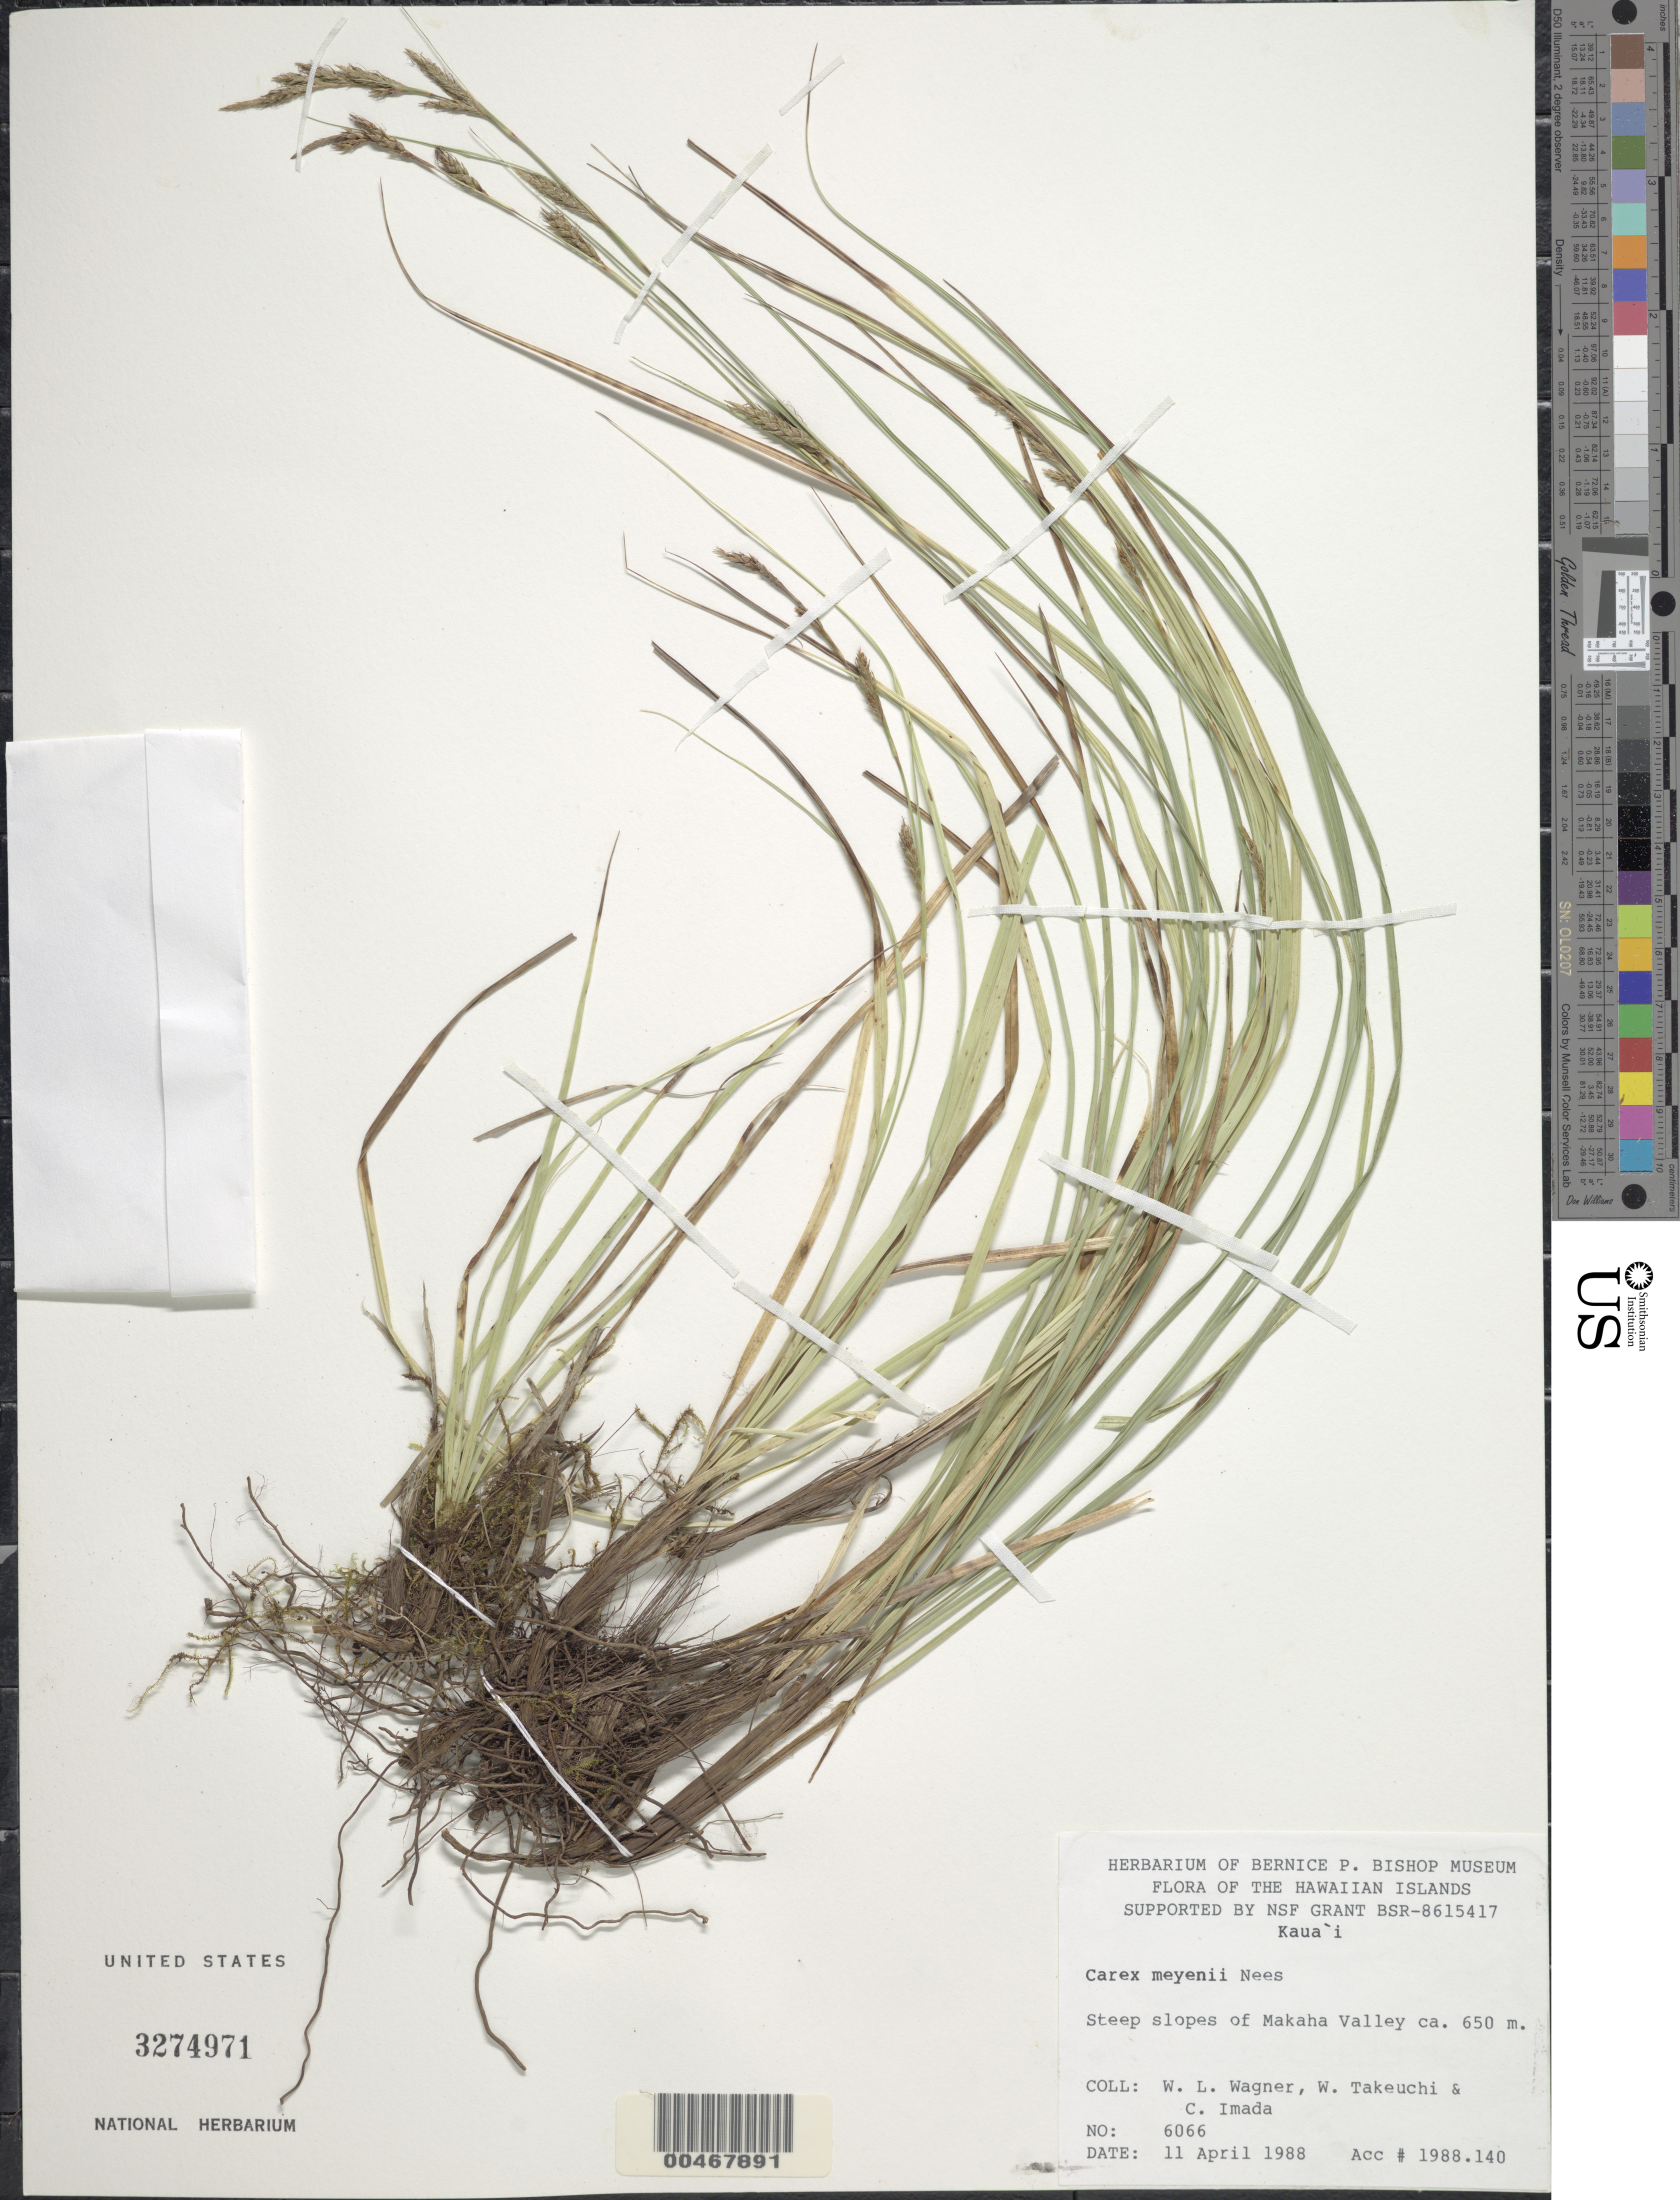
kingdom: Plantae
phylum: Tracheophyta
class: Liliopsida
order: Poales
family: Cyperaceae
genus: Carex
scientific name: Carex meyenii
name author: Nees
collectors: W. L. Wagner, W. N. Takeuchi & C. Imada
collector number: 6066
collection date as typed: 11 Apr 1988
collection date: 1988-04-11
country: United States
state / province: Hawaii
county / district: Kauai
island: Kaua'i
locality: Steep slopes of Makaha Valley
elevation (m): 650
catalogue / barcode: US 3274971